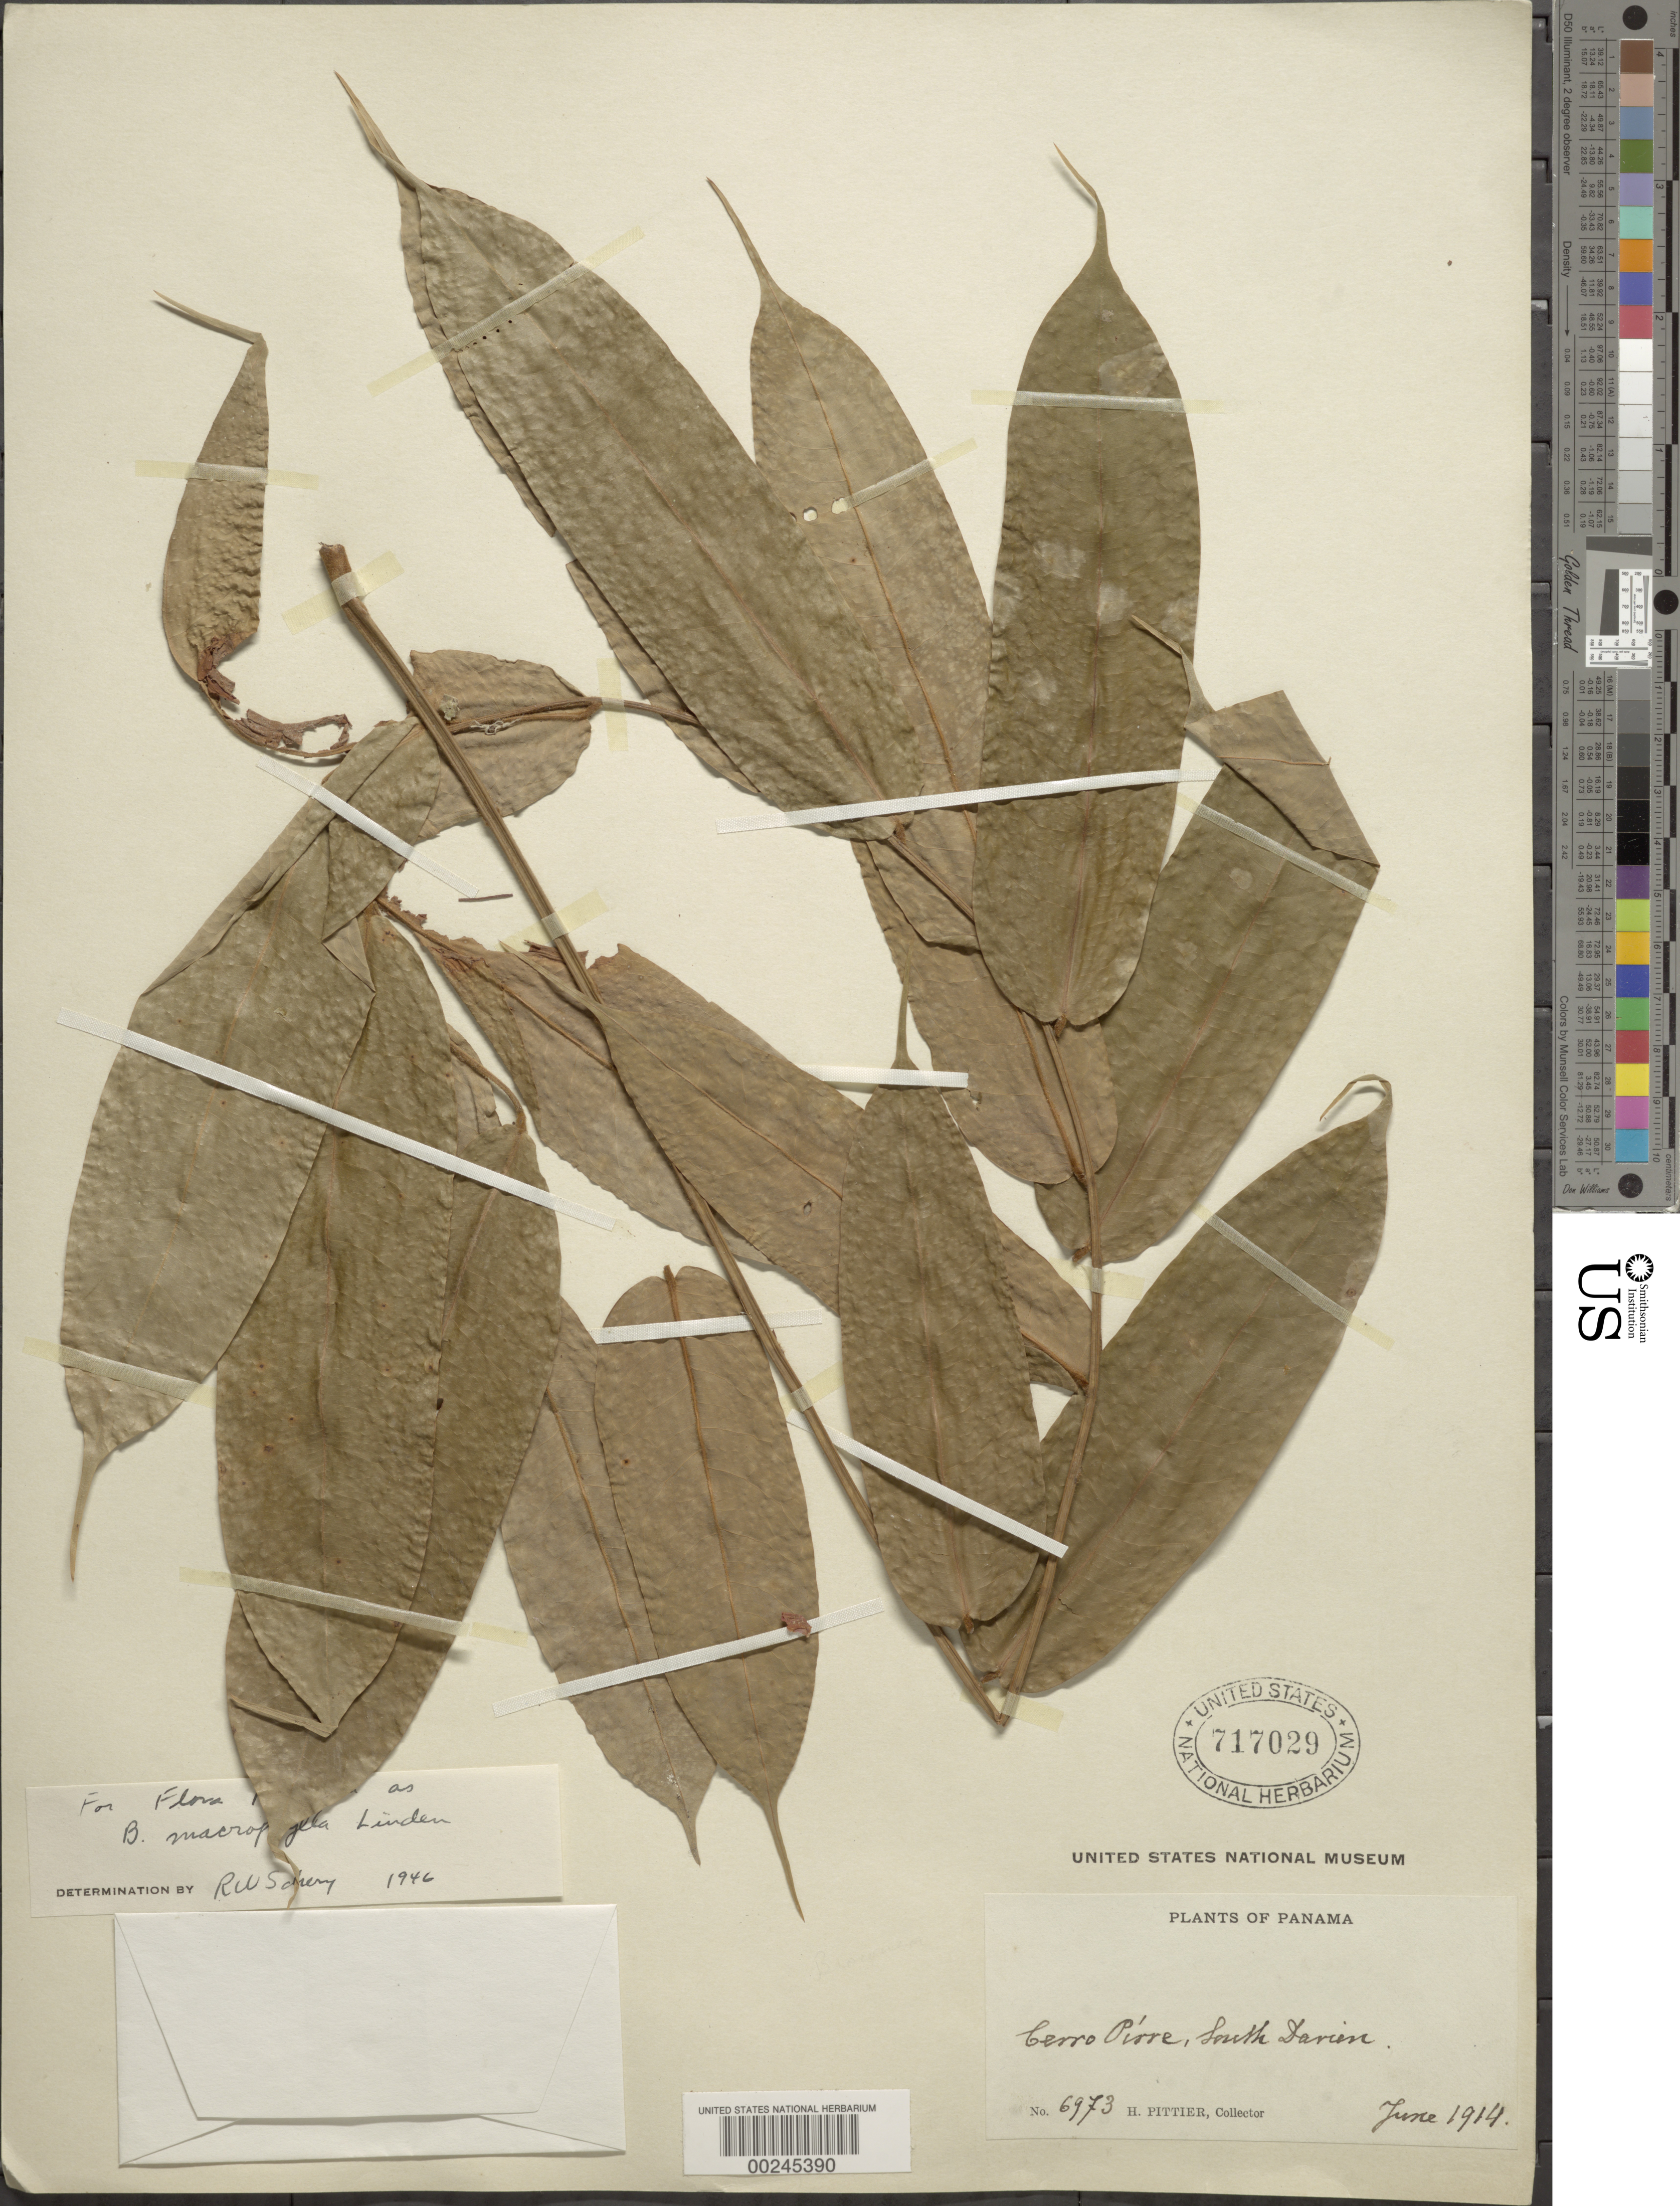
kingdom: Plantae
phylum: Tracheophyta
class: Magnoliopsida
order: Fabales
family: Fabaceae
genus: Brownea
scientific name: Brownea macrophylla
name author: B.L. Linden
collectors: H. F. Pittier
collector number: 6973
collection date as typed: Jun 1914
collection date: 1914-06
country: Panama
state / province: Darién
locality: South Darien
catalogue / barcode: US 717029